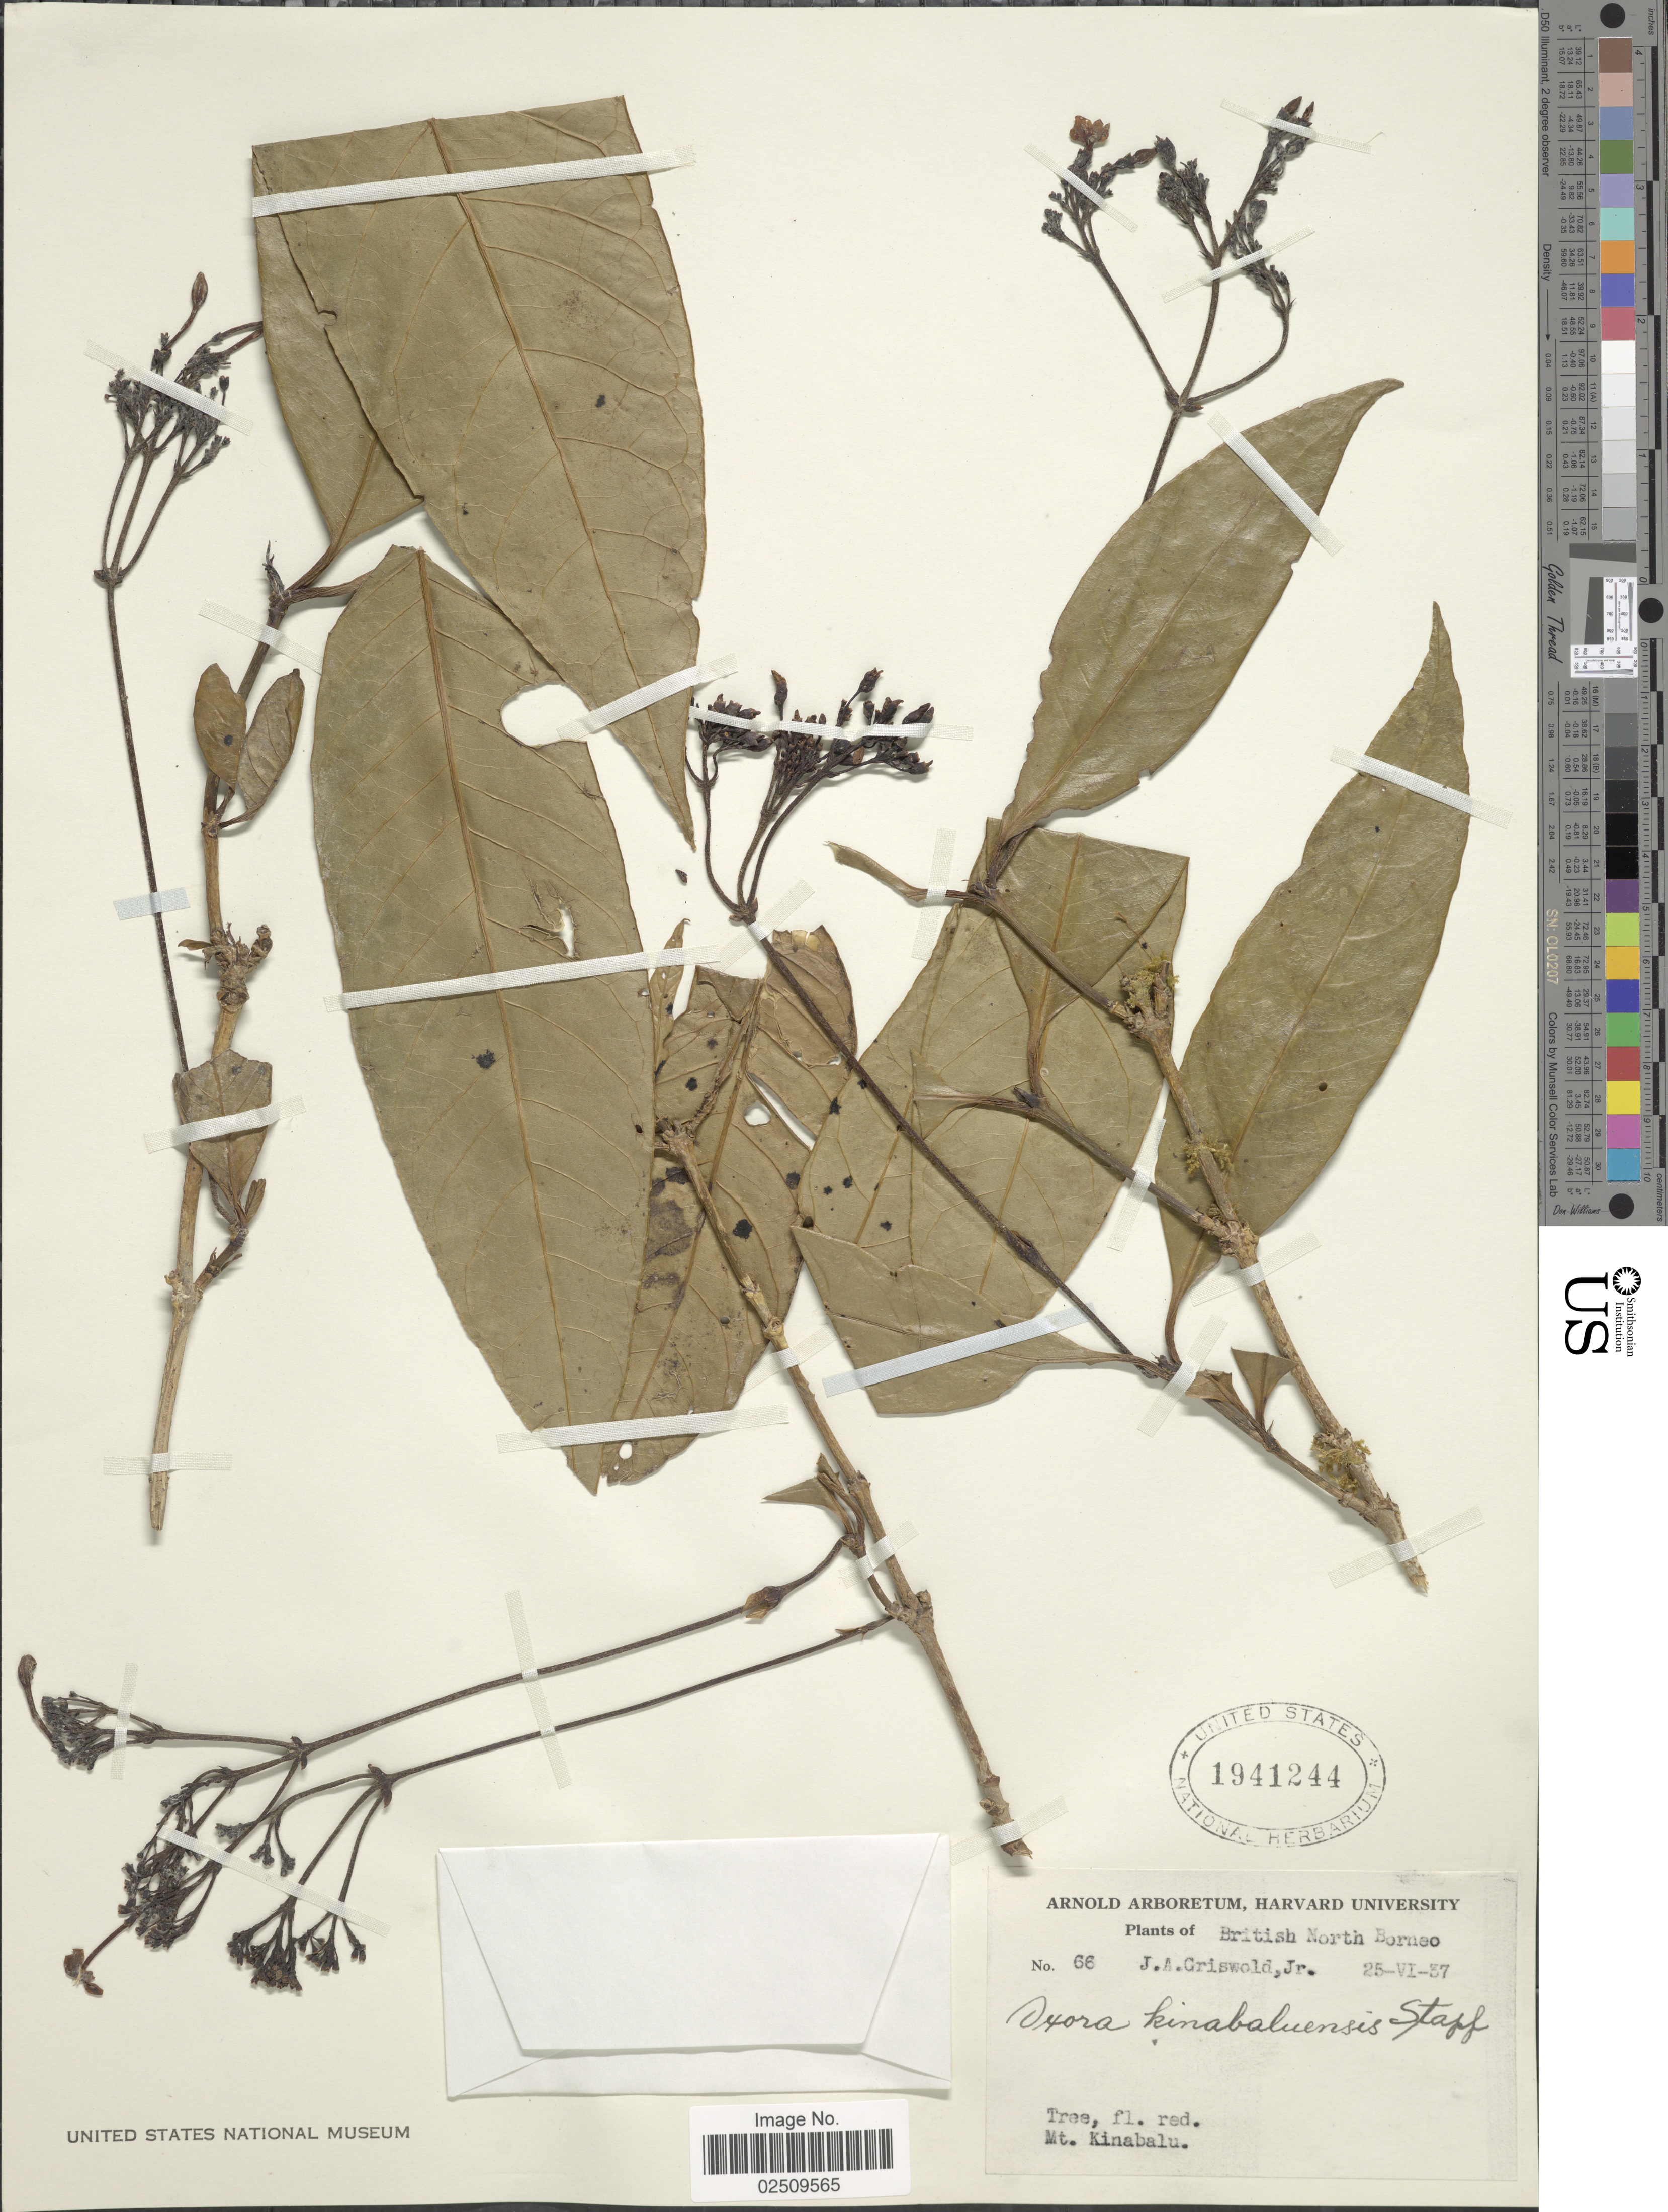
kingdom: Plantae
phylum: Tracheophyta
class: Magnoliopsida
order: Gentianales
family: Rubiaceae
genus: Ixora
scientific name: Ixora kinabaluensis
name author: Stapf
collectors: J. Griswold Jr.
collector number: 66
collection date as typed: Transcribed d/m/y: 25/6/37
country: Malaysia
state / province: Sabah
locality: British North Borneo, Mt Knabalu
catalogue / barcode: US 1941244